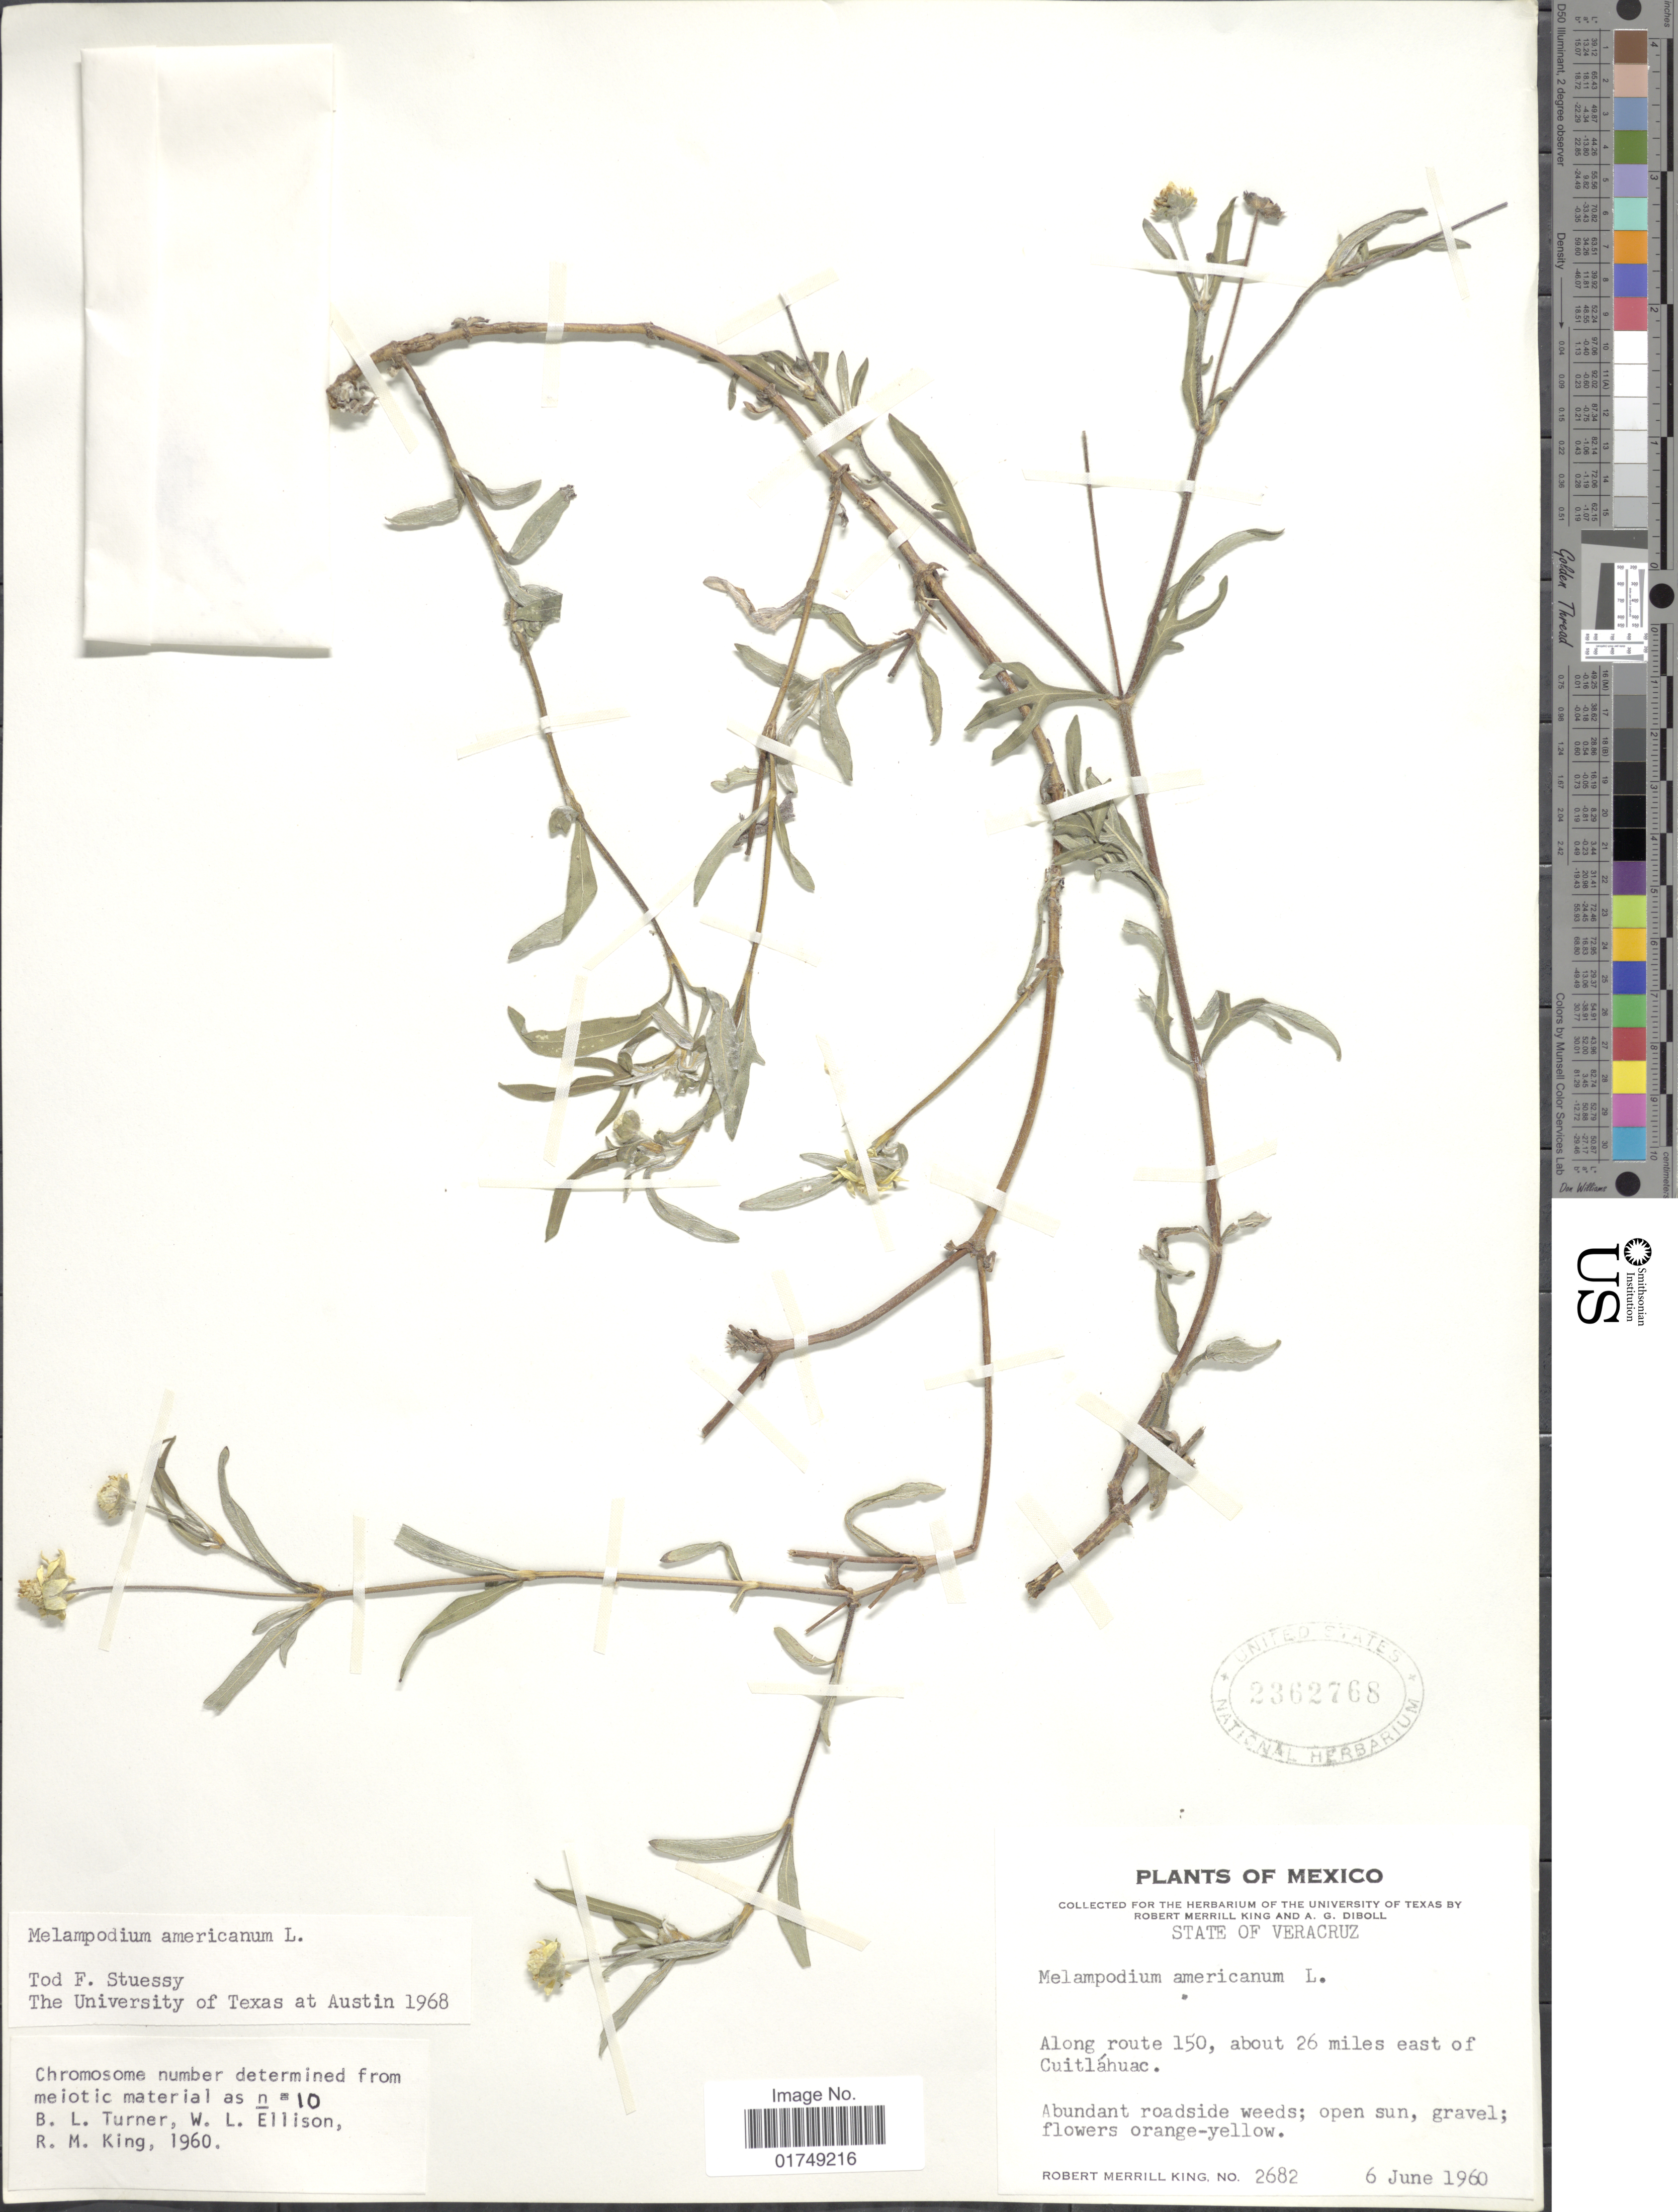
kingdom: Plantae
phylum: Tracheophyta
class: Magnoliopsida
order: Asterales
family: Asteraceae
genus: Melampodium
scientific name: Melampodium americanum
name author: L.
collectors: R. M. King & A. Diboll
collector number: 2682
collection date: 1960-06-06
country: Mexico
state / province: Veracruz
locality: Statre of Veracruz, along route 150, about 26 miles east of Cuitlahuac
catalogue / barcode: US 2362768